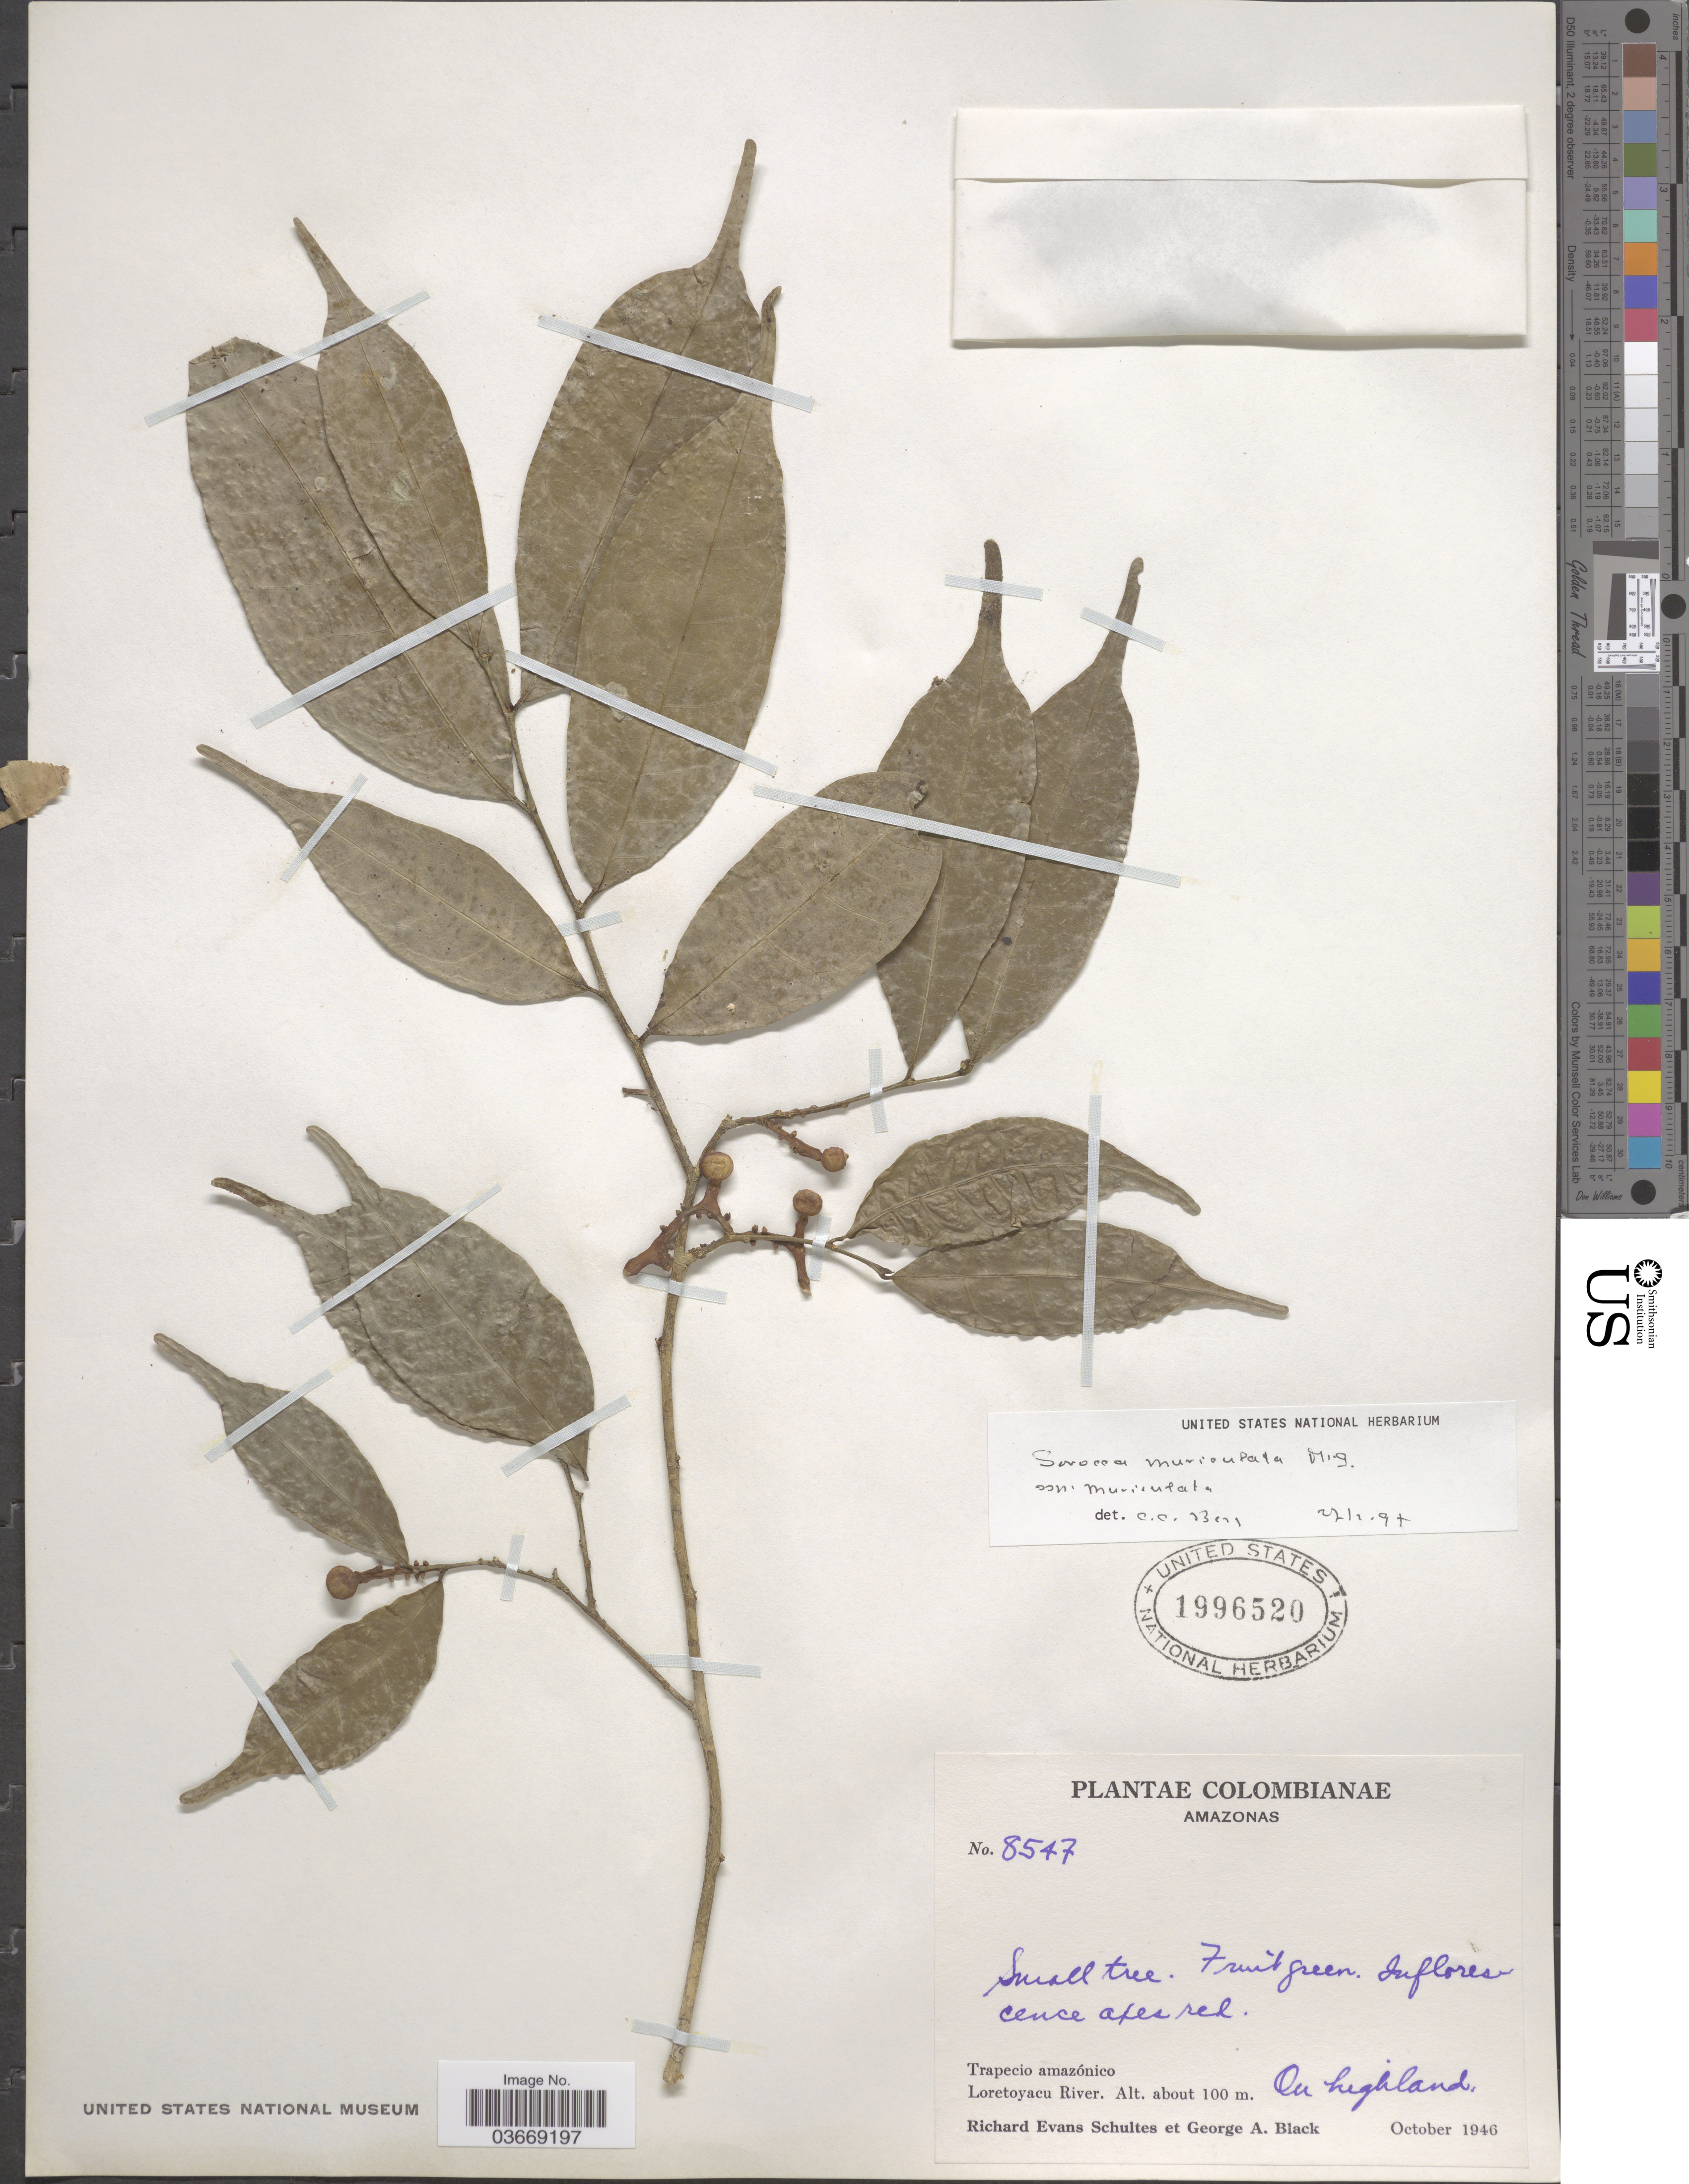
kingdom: Plantae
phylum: Tracheophyta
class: Magnoliopsida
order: Rosales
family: Moraceae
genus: Sorocea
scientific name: Sorocea muriculata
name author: Miq.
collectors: R. E. Schultes & G. A. Black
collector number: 8547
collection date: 1946-10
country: Colombia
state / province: Amazônas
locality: Trapecio amazónico, Loretoyacu River. On highland.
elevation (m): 100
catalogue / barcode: US 1996520